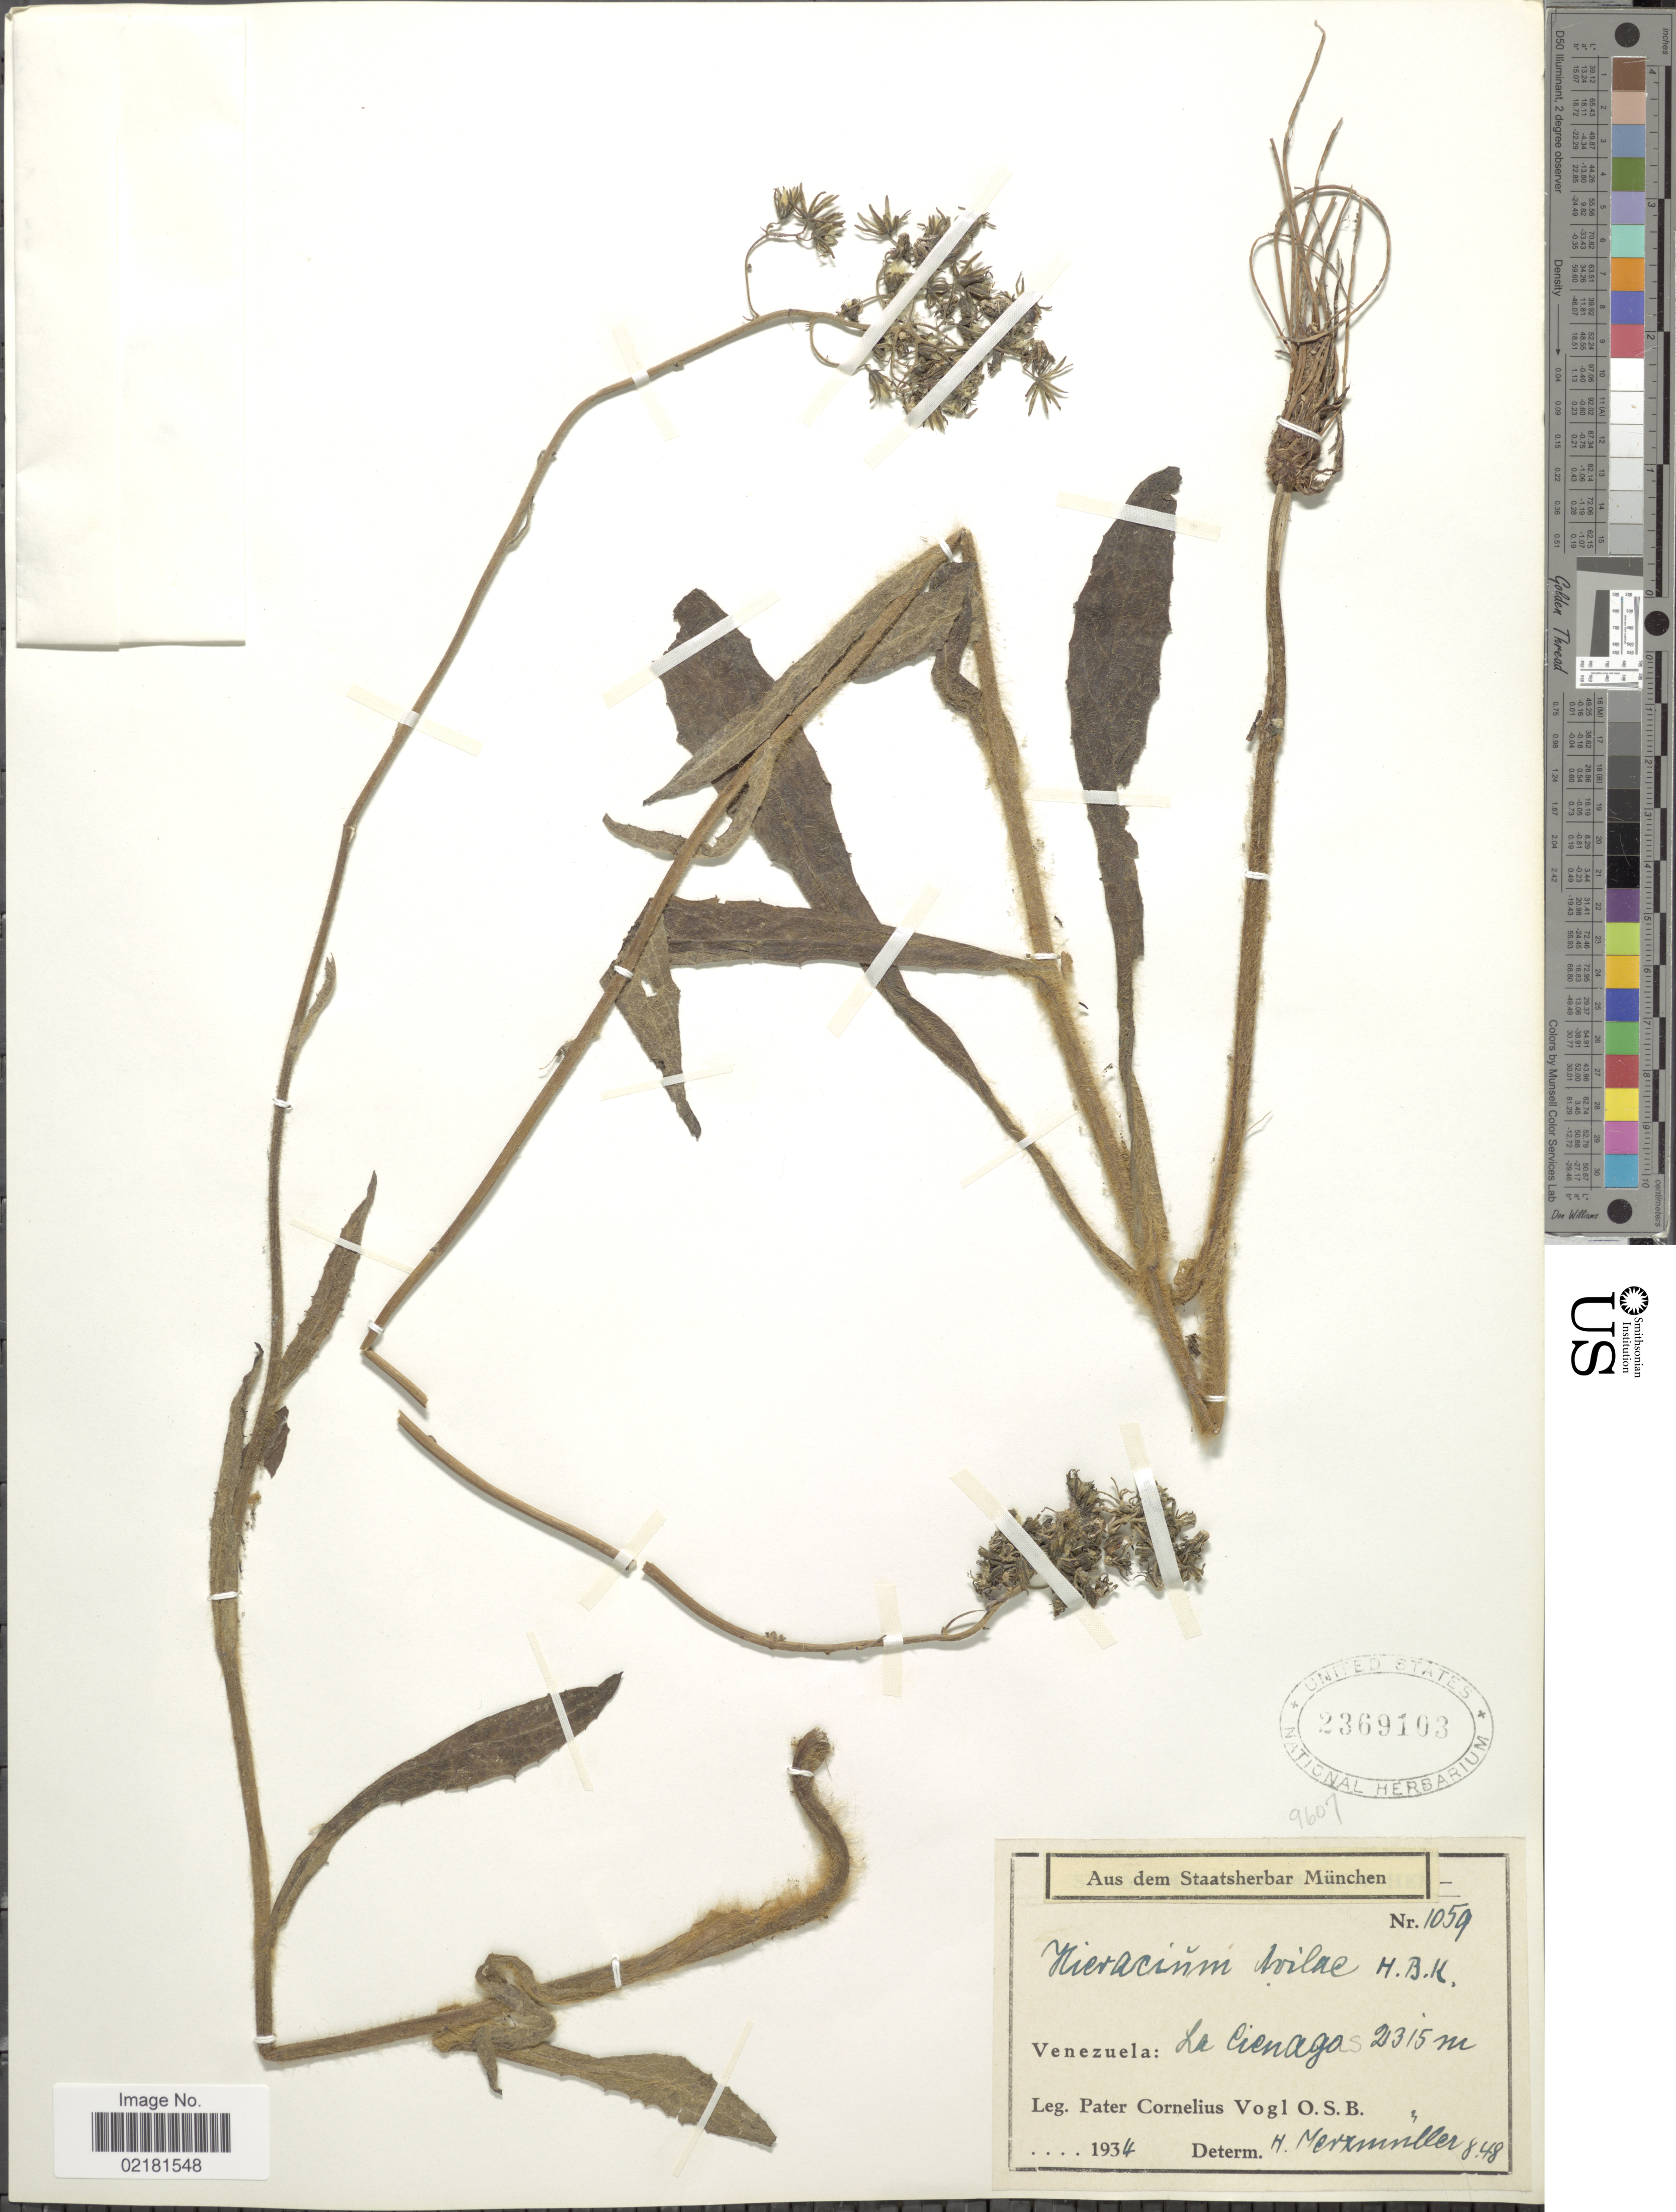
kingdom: Plantae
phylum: Tracheophyta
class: Magnoliopsida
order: Asterales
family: Asteraceae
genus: Hieracium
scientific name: Hieracium avilae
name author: Kunth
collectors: P. C. Vogl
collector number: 1059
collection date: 1934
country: Venezuela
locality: La Cienaga.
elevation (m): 2315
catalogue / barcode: US 2369103